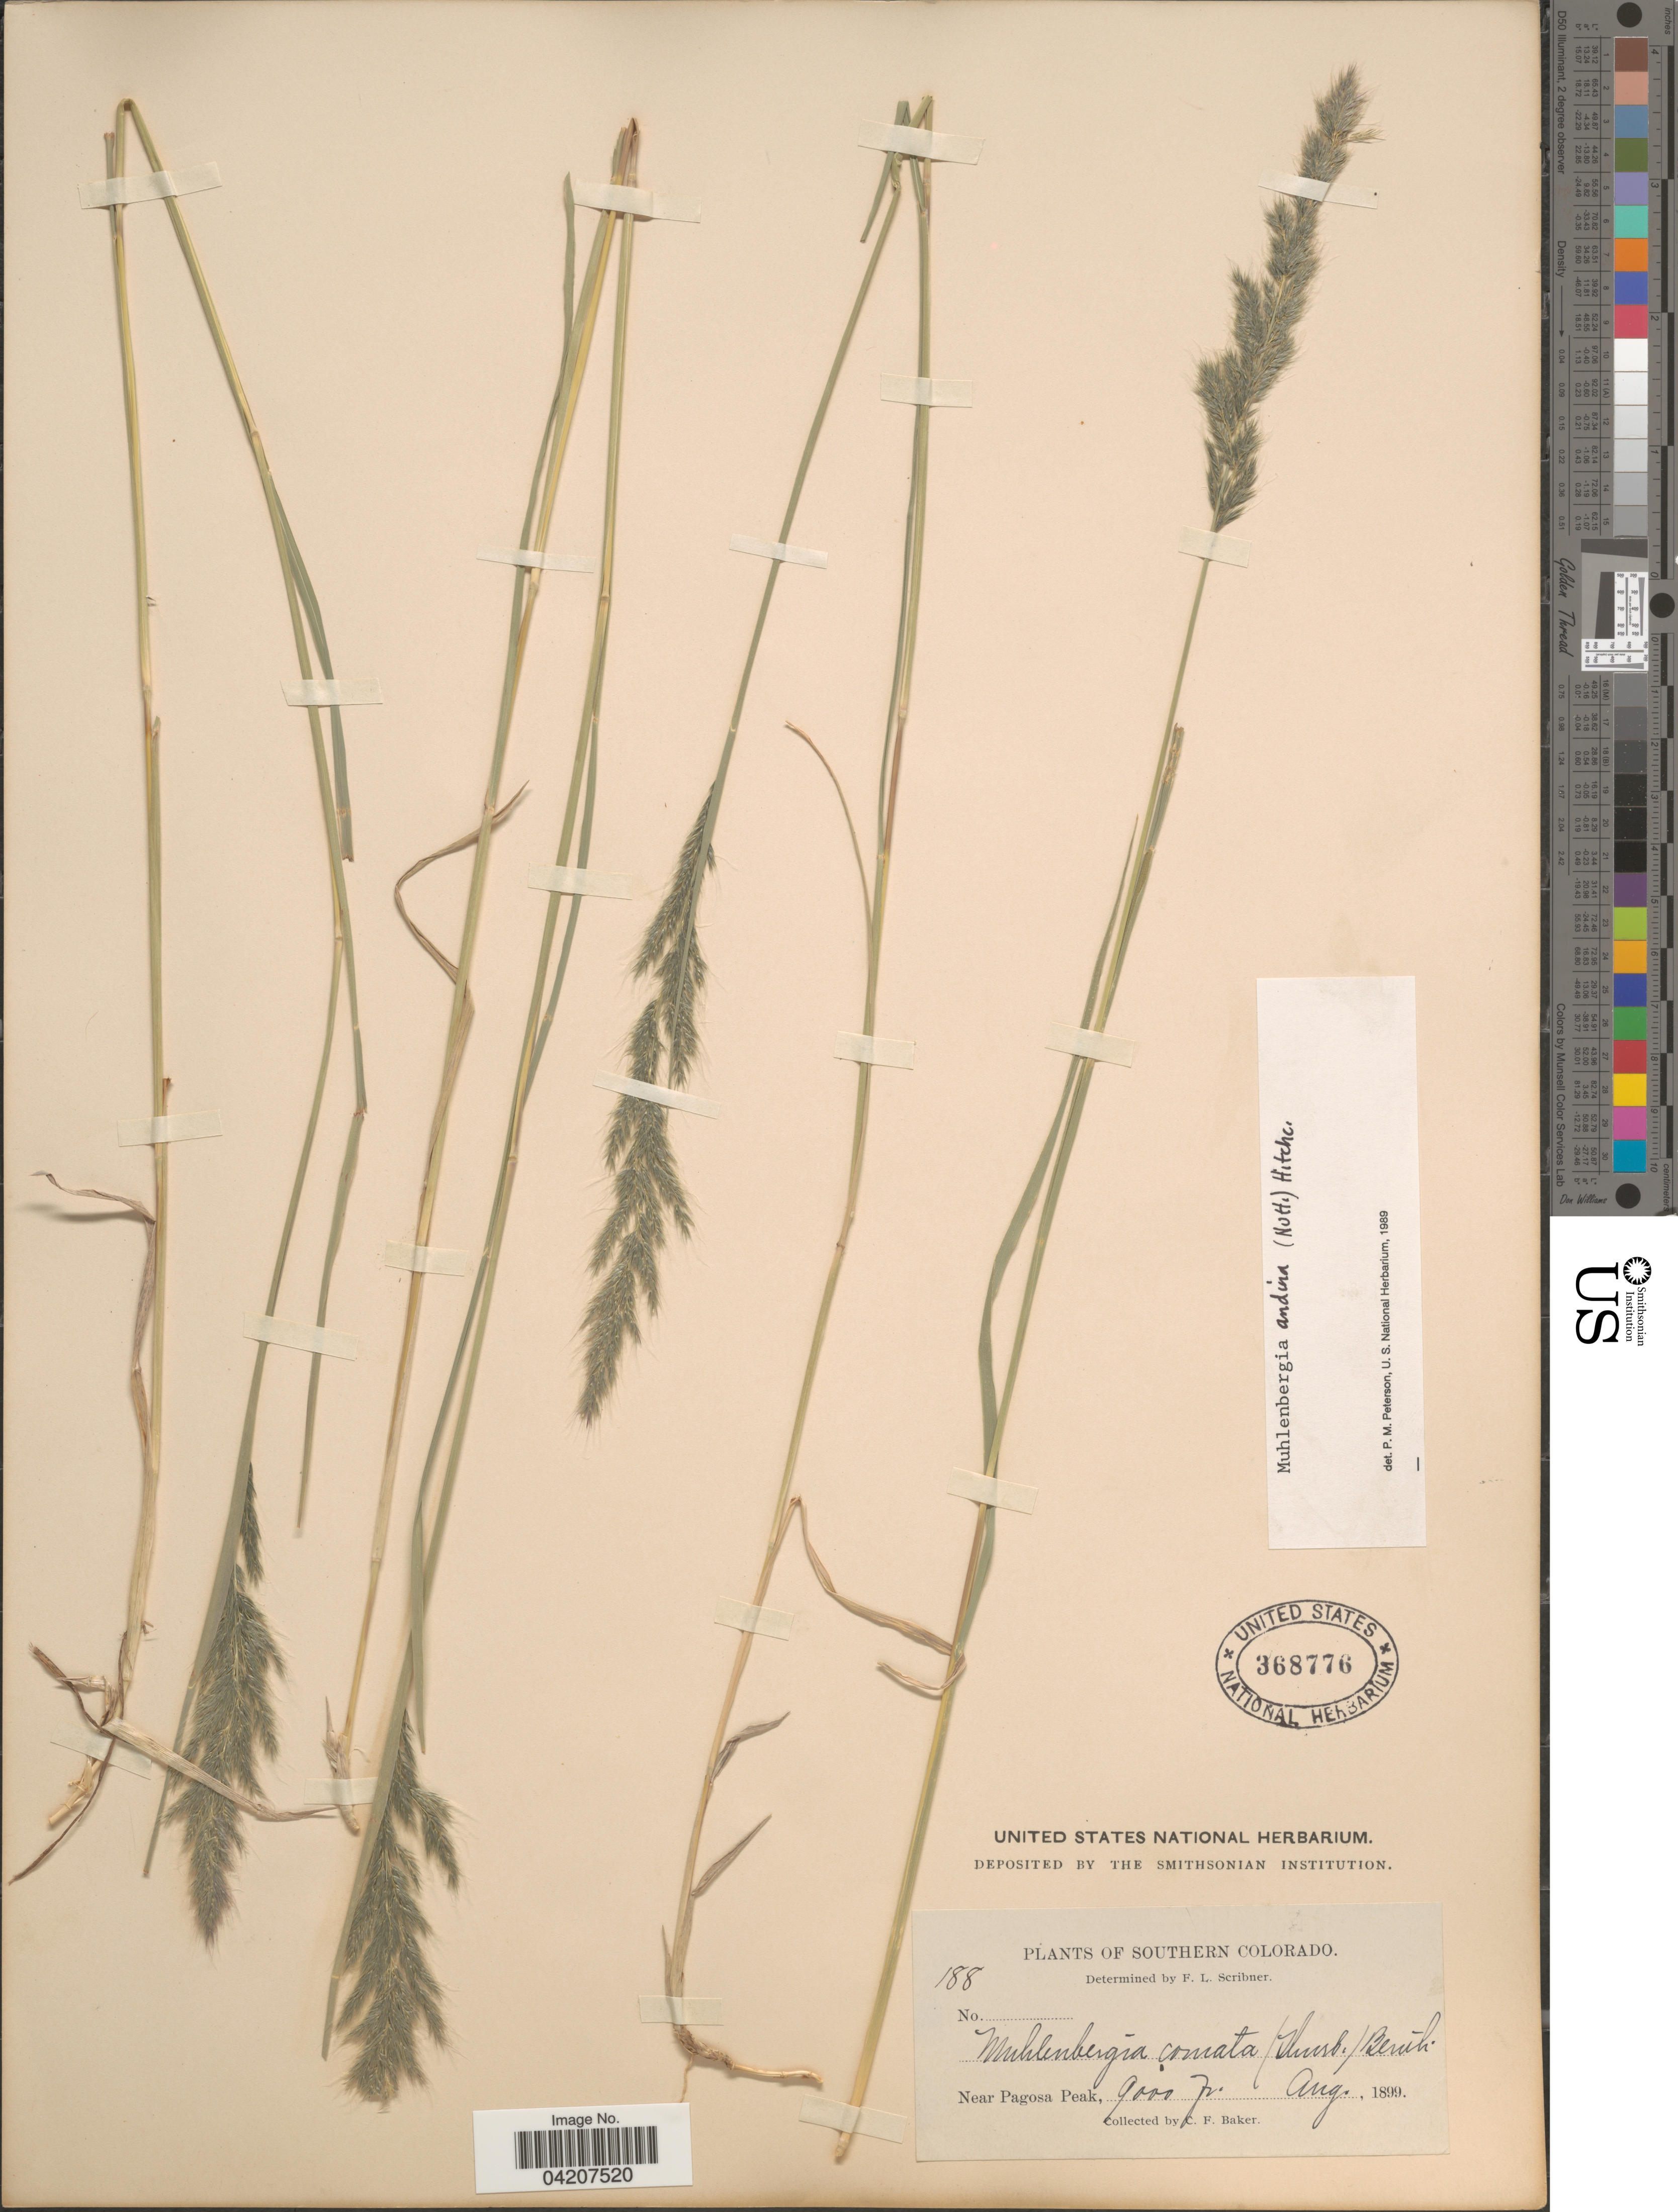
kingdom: Plantae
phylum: Tracheophyta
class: Liliopsida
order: Poales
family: Poaceae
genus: Muhlenbergia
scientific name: Muhlenbergia andina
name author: (Nutt.) Hitchc.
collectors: C. F. Baker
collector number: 188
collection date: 1899-08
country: United States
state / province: Colorado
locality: Southern Colorado. Near Pagosa Peak.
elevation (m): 2743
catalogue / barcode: US 368776